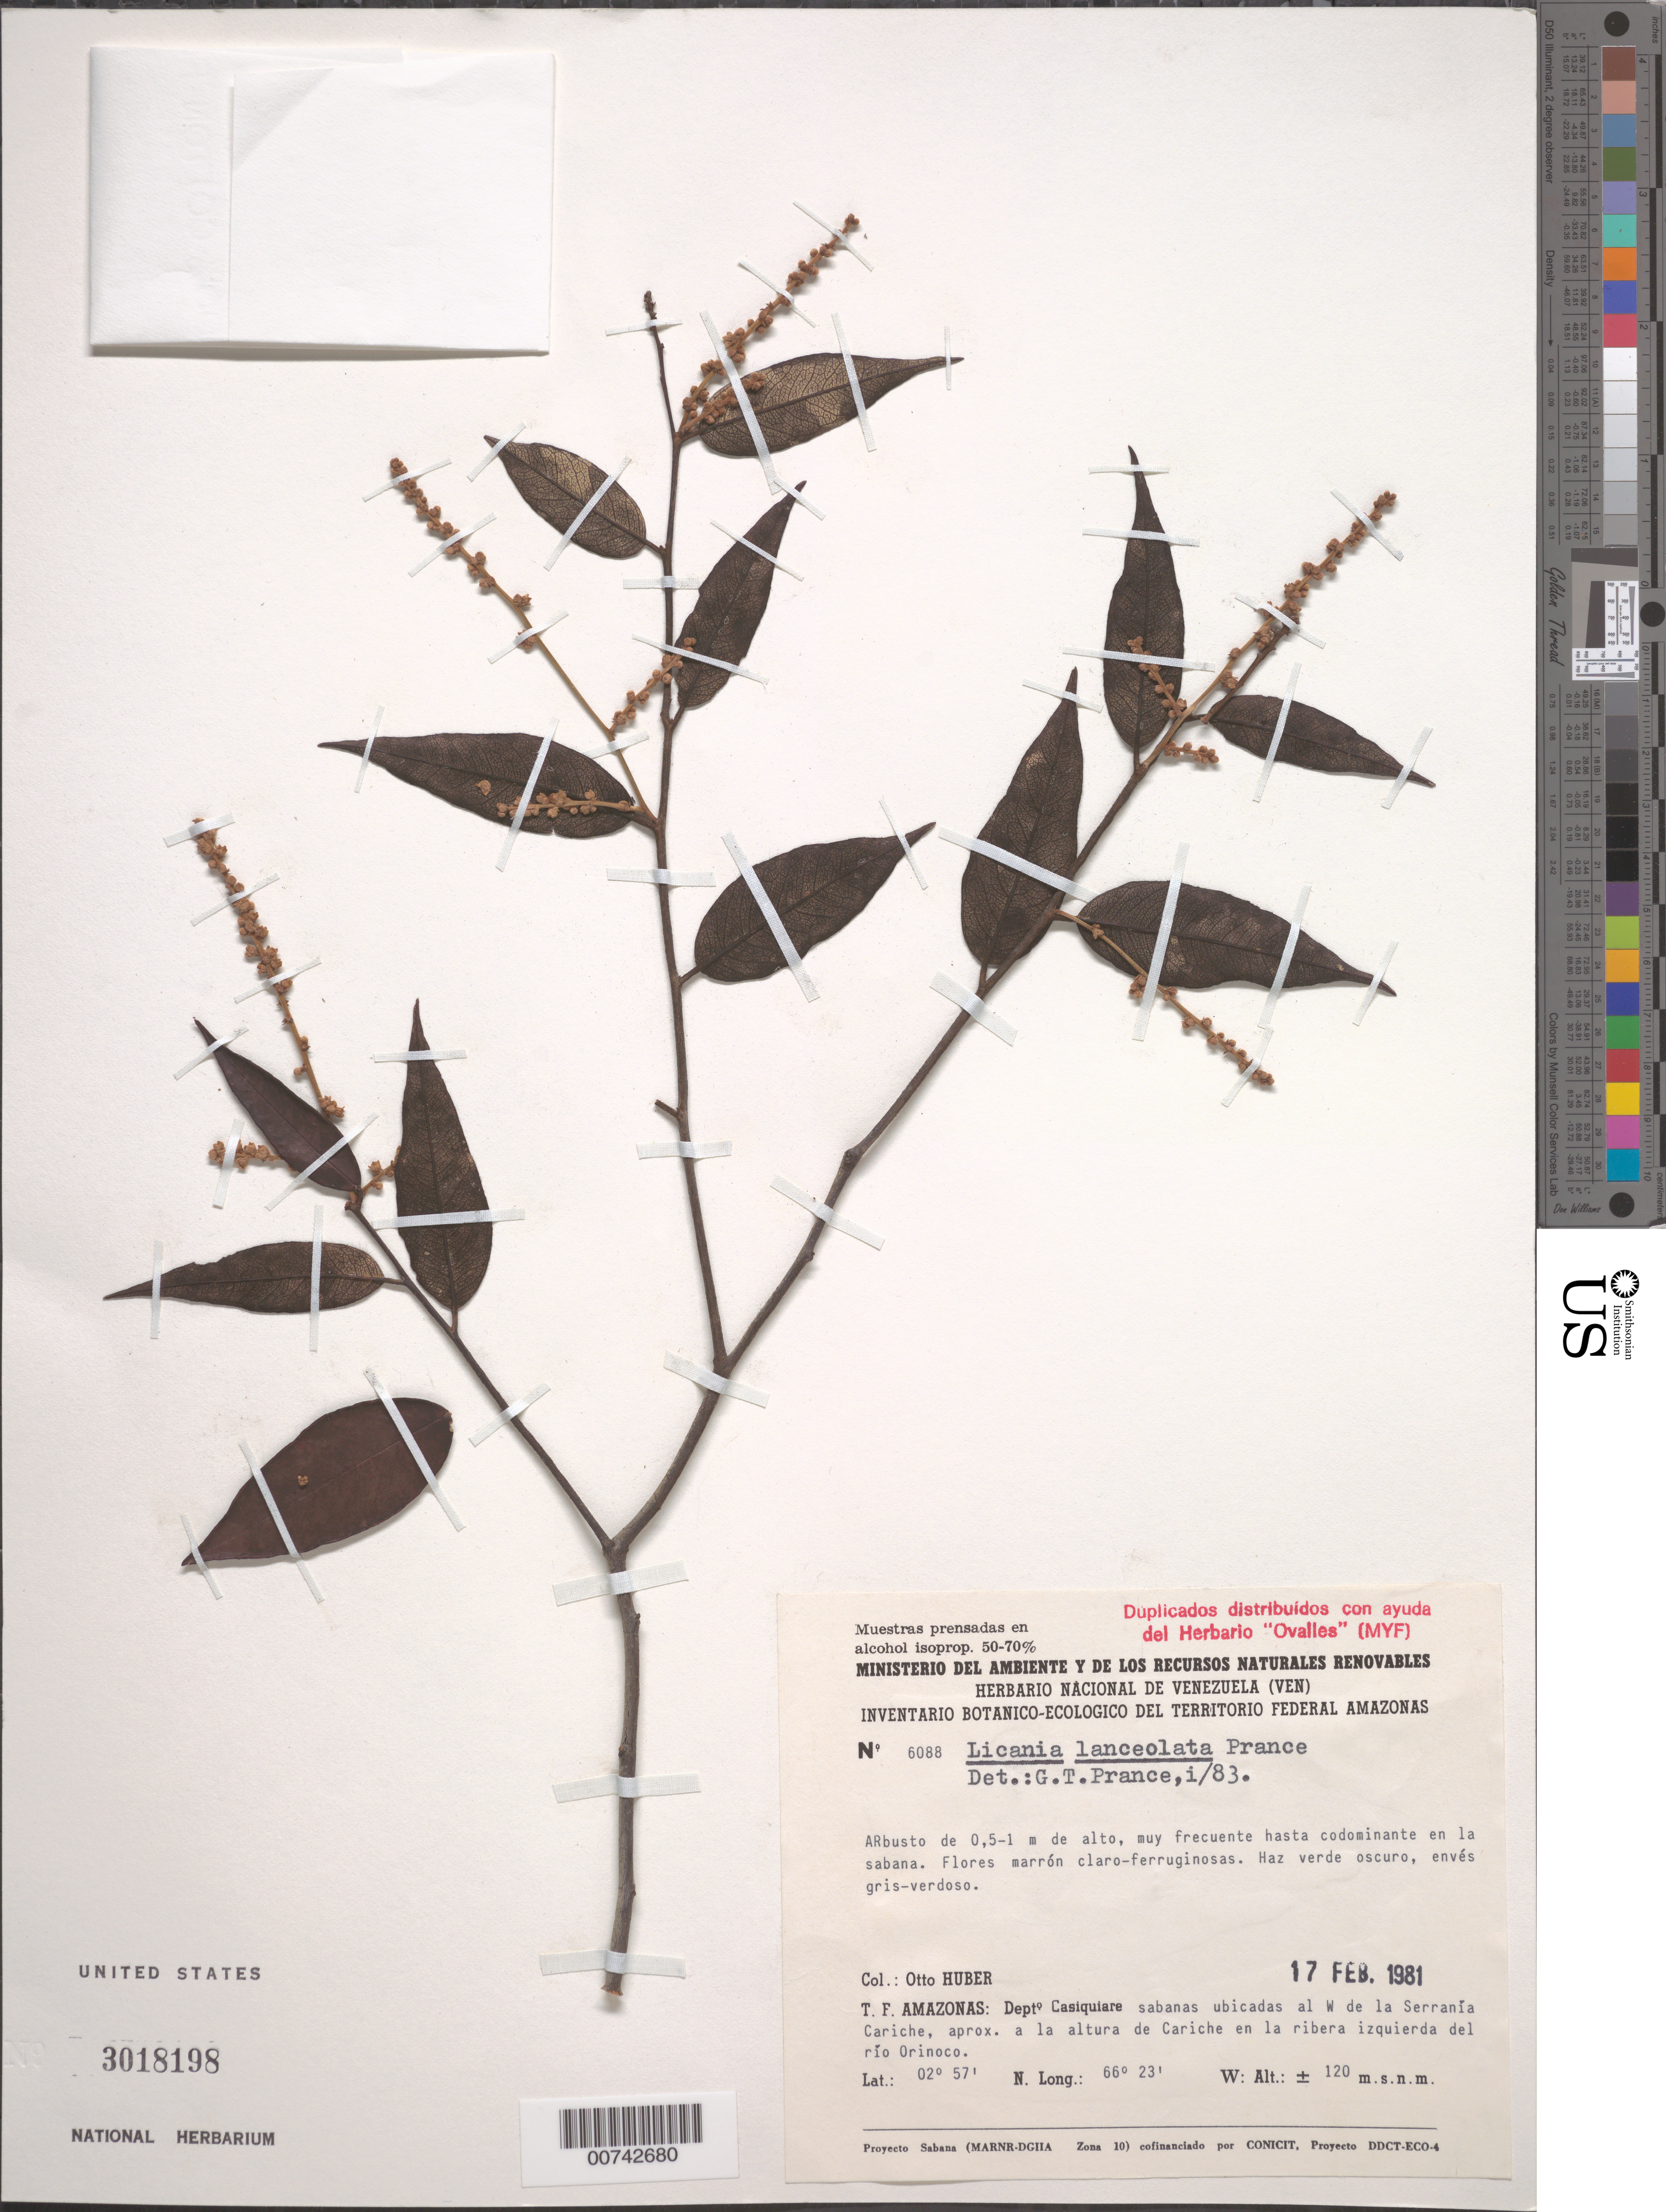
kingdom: Plantae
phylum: Tracheophyta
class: Magnoliopsida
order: Malpighiales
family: Chrysobalanaceae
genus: Licania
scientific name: Licania lanceolata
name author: Prance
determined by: Prance, G. T.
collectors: O. Huber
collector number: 6088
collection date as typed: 17-Feb-81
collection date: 1981-02-17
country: Venezuela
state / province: Amazonas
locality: Serrania Cariche, al W, aprox a la altura de Cariche en la ribera izquierda del Río Orinoco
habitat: Savanna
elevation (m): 120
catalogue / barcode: US 3018198